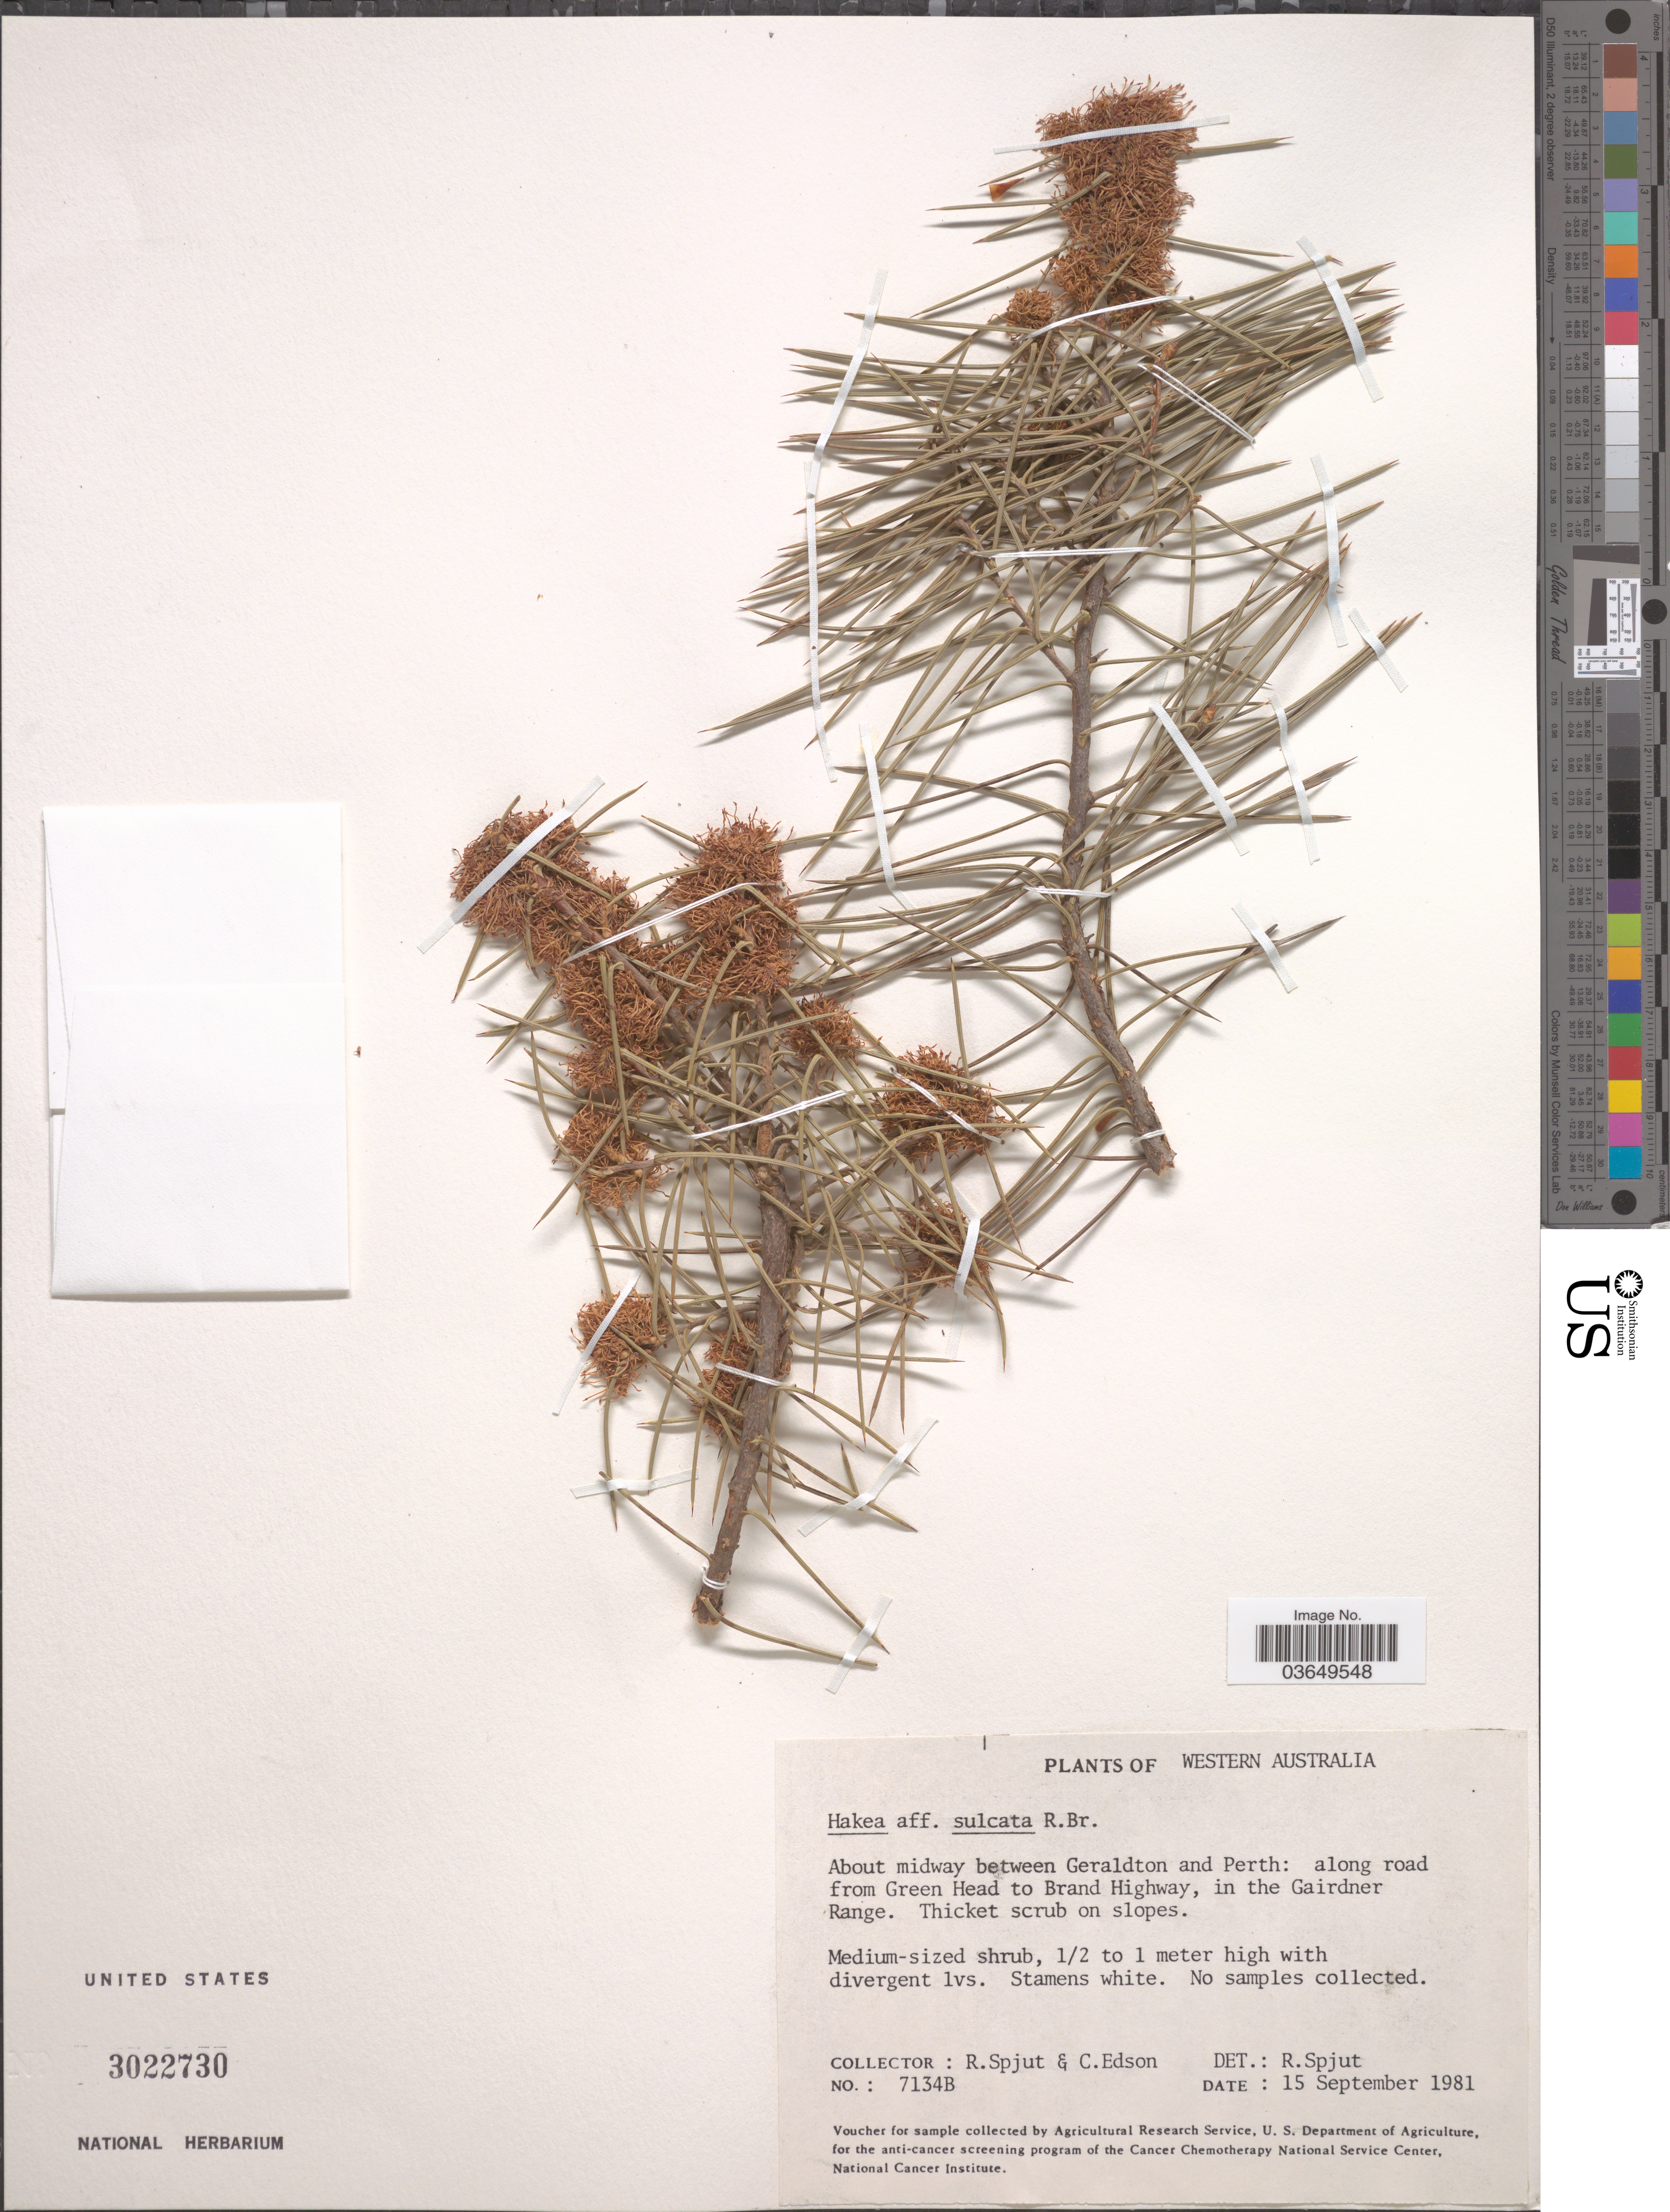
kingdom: Plantae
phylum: Tracheophyta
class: Magnoliopsida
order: Proteales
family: Proteaceae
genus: Hakea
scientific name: Hakea sulcata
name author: R. Br.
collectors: R. Spjut & C. Edson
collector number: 7134B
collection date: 1981-09-15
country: Australia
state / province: Western Australia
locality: About midway between Geraldton and Perth: along road from Green Head to Brand Highway, in the Gairdner Range.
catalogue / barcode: US 3022730